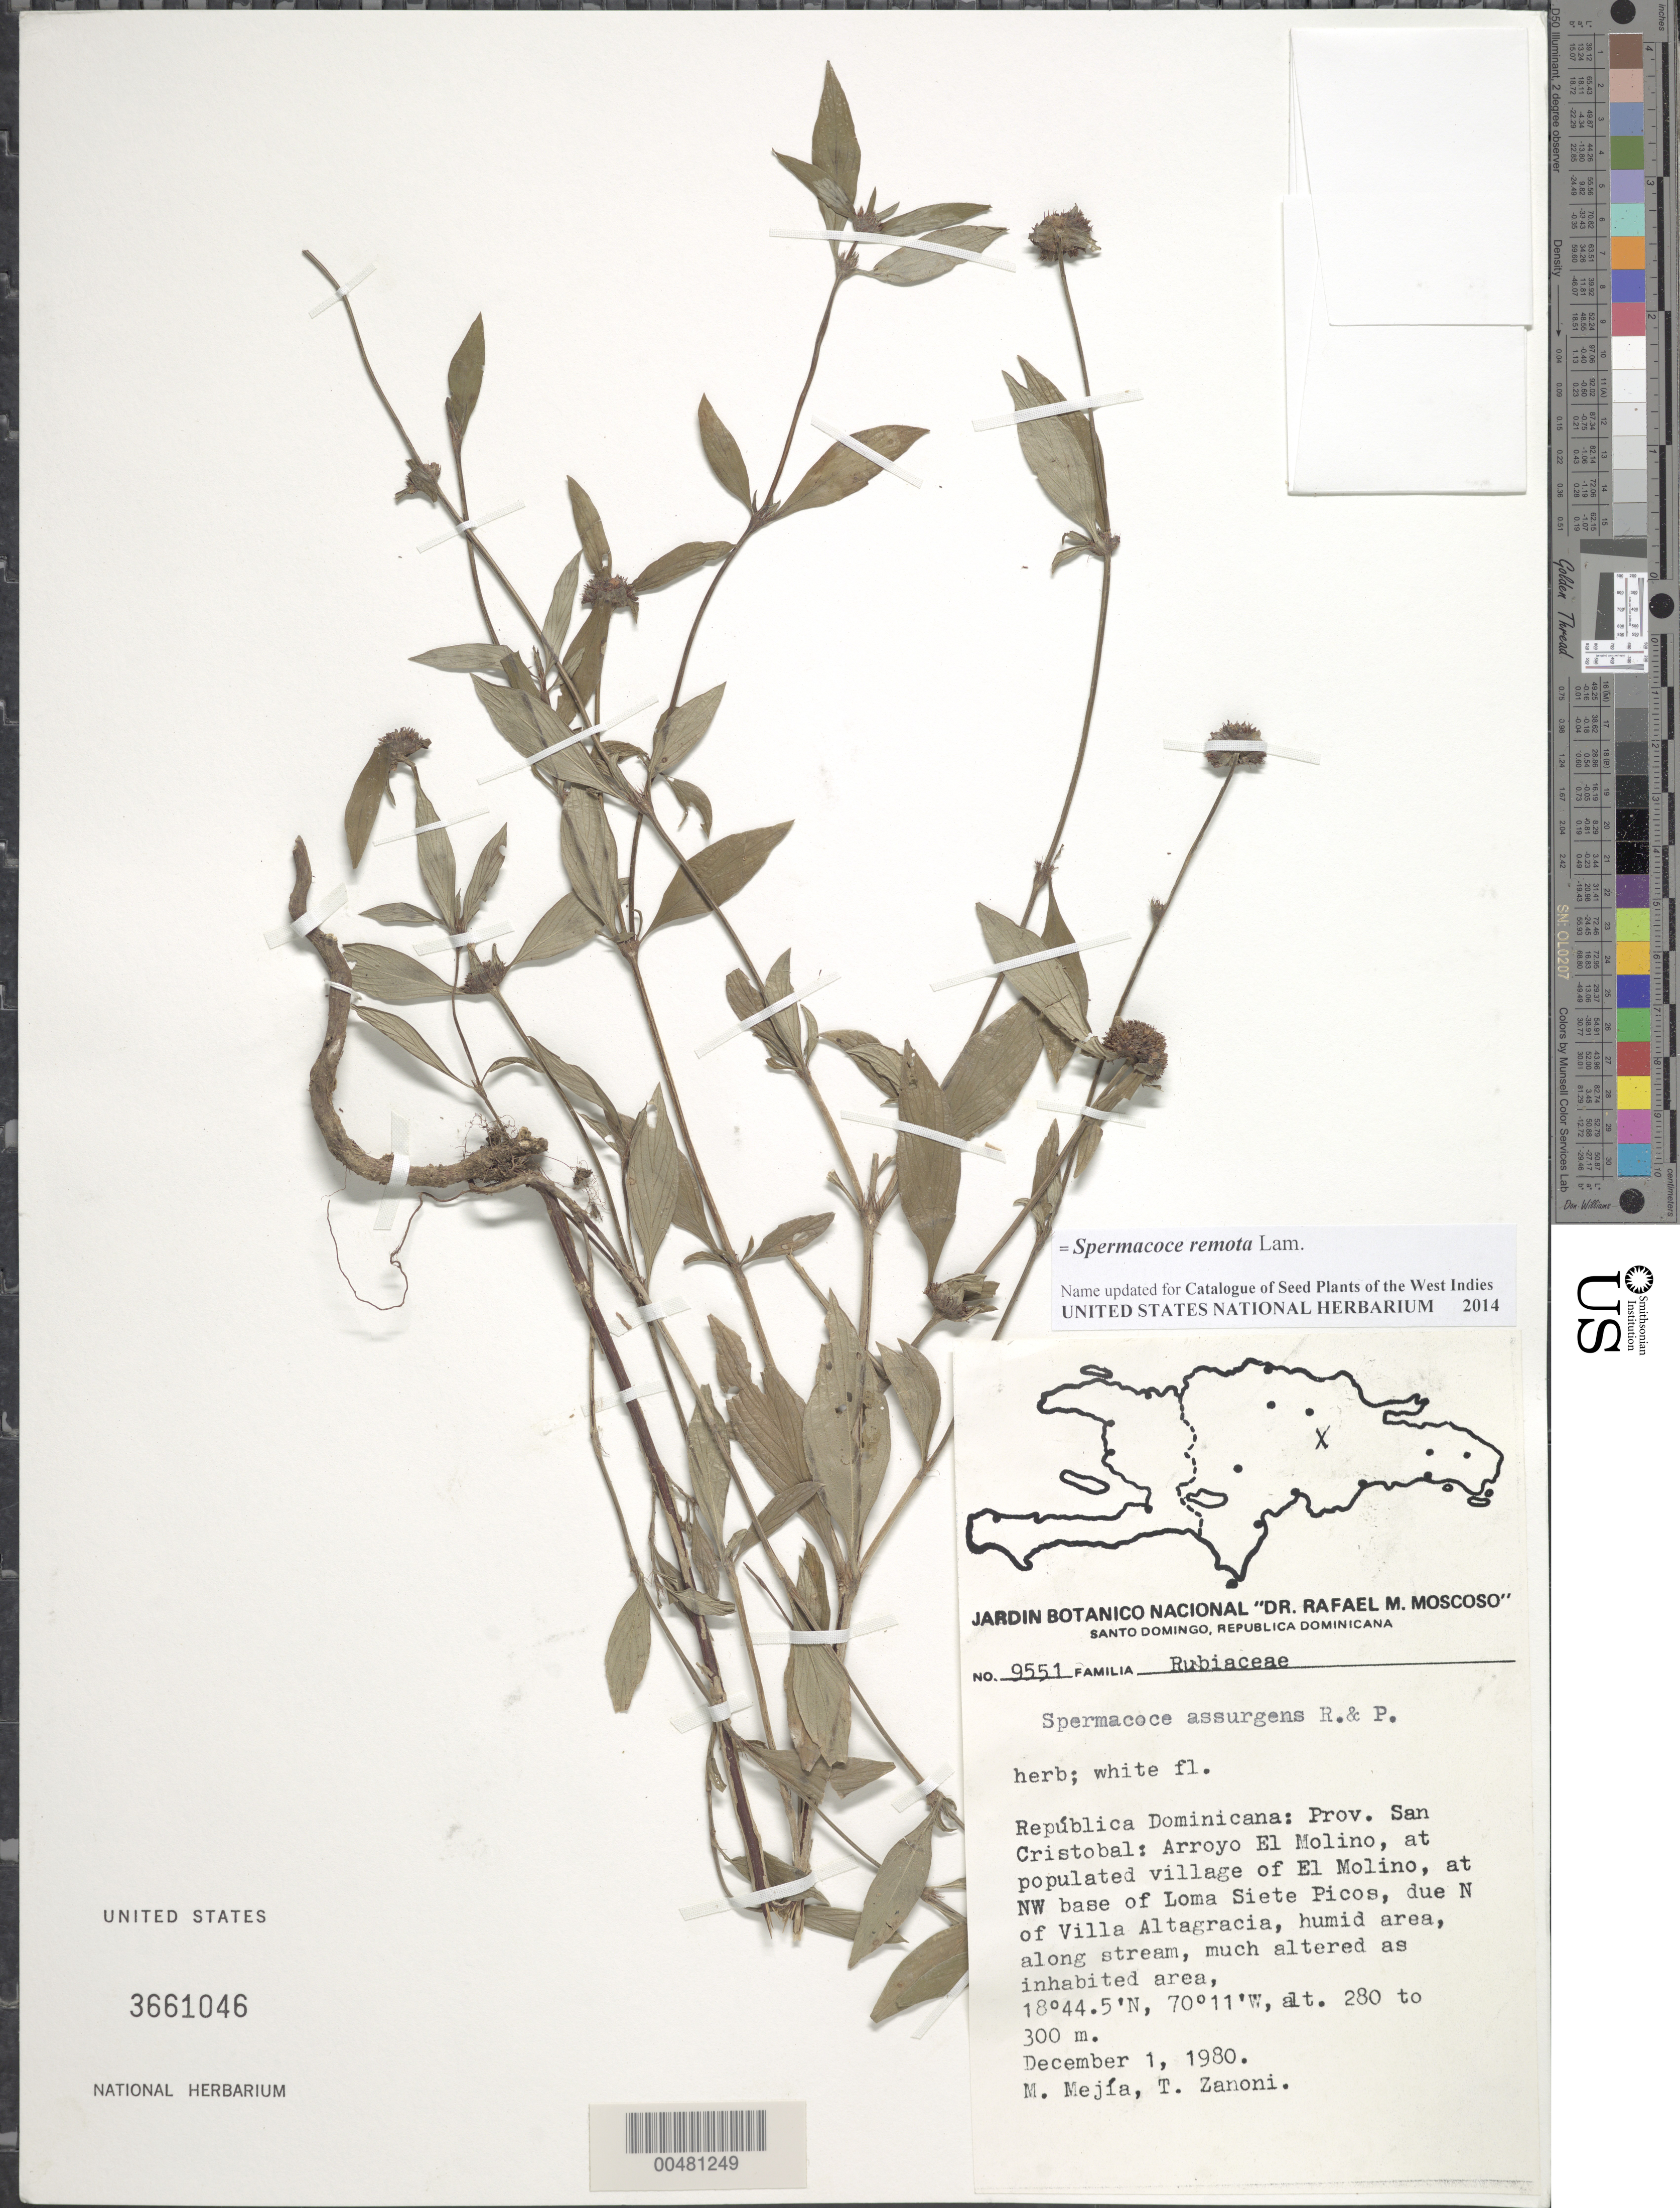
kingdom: Plantae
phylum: Tracheophyta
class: Magnoliopsida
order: Gentianales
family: Rubiaceae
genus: Spermacoce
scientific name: Spermacoce remota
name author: Lam.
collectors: M. Mejia & T. A. Zanoni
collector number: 9551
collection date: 1980-12-01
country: Dominican Republic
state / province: San Cristóbal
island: Hispaniola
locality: Arroyo El Molino, at populated village of El Molino, at NW base of Loma Siete Picos, due N of Villa Altagracia.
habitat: Humid area, along stream, much altered as inhabited area.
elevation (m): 280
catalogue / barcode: US 3661046